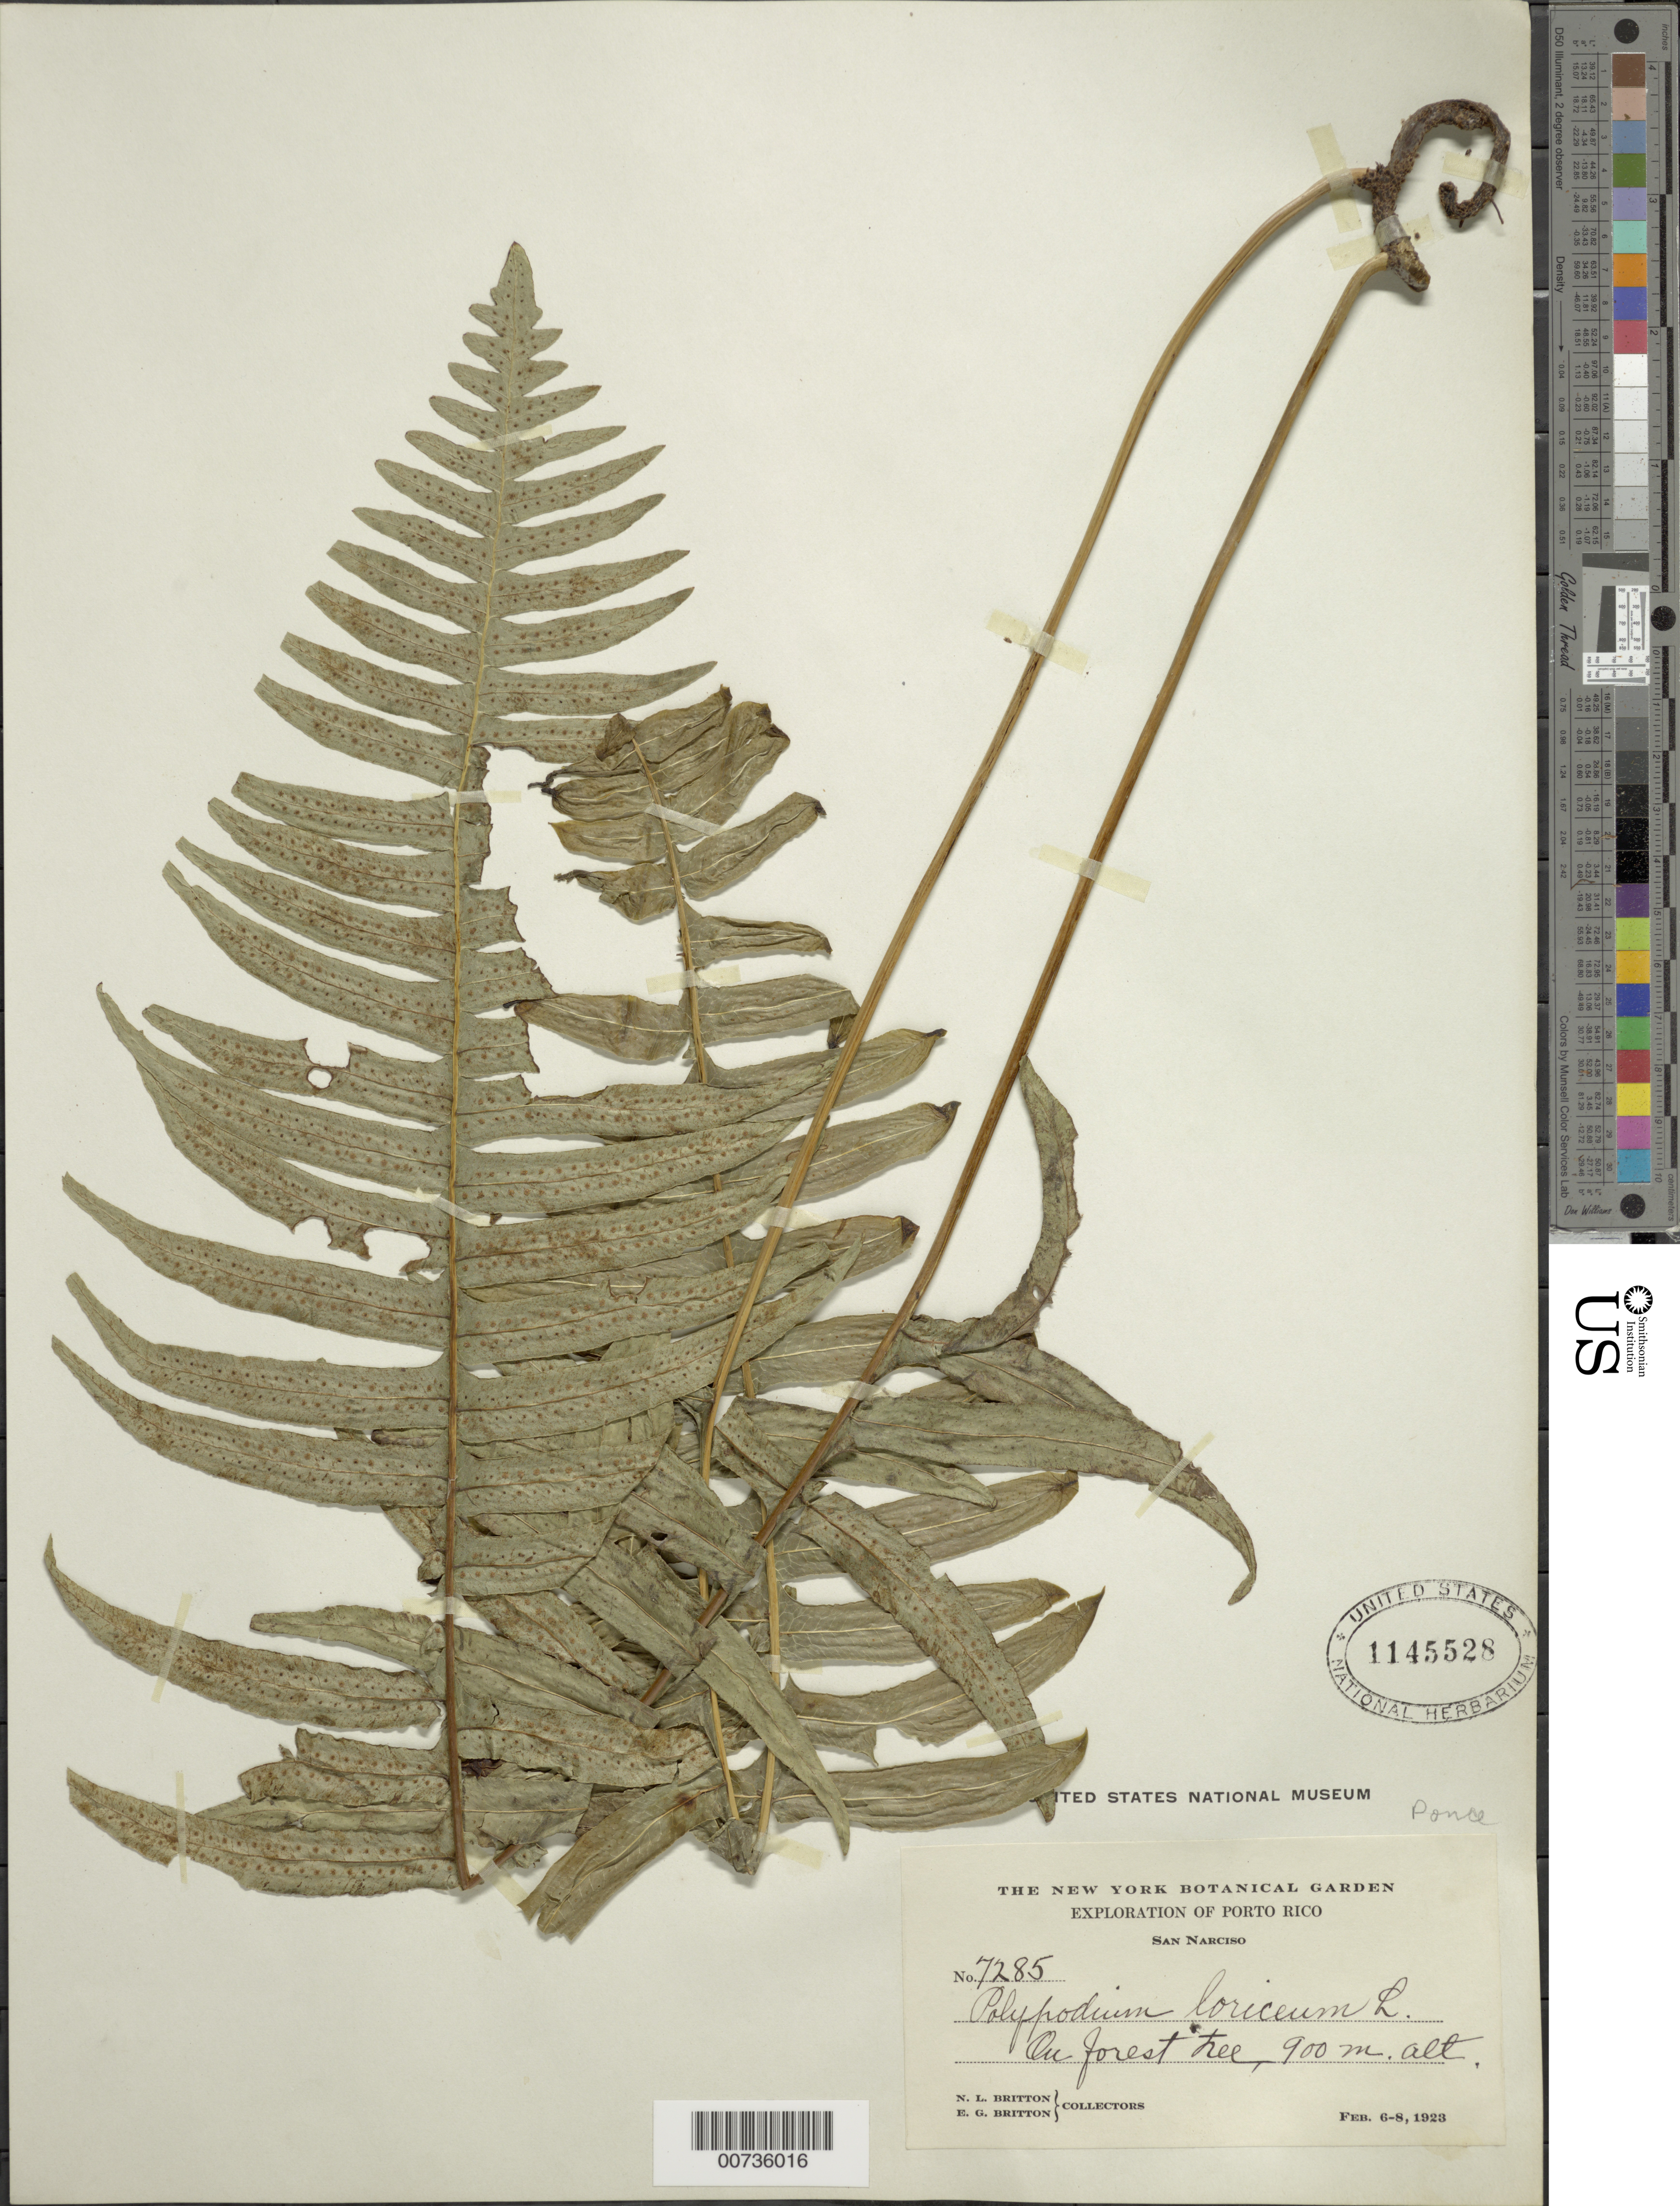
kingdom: Plantae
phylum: Tracheophyta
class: Polypodiopsida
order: Polypodiales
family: Polypodiaceae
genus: Serpocaulon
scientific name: Serpocaulon loriceum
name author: (L.) A.R. Sm.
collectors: N. Britton & E. G. Britton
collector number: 7285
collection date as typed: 06 Feb 1923 to 08 Feb 1923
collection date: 1923-02-06/1923-02-08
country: Puerto Rico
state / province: Jayuya (?)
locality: San Narciso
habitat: On forest tree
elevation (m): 900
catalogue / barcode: US 1145528